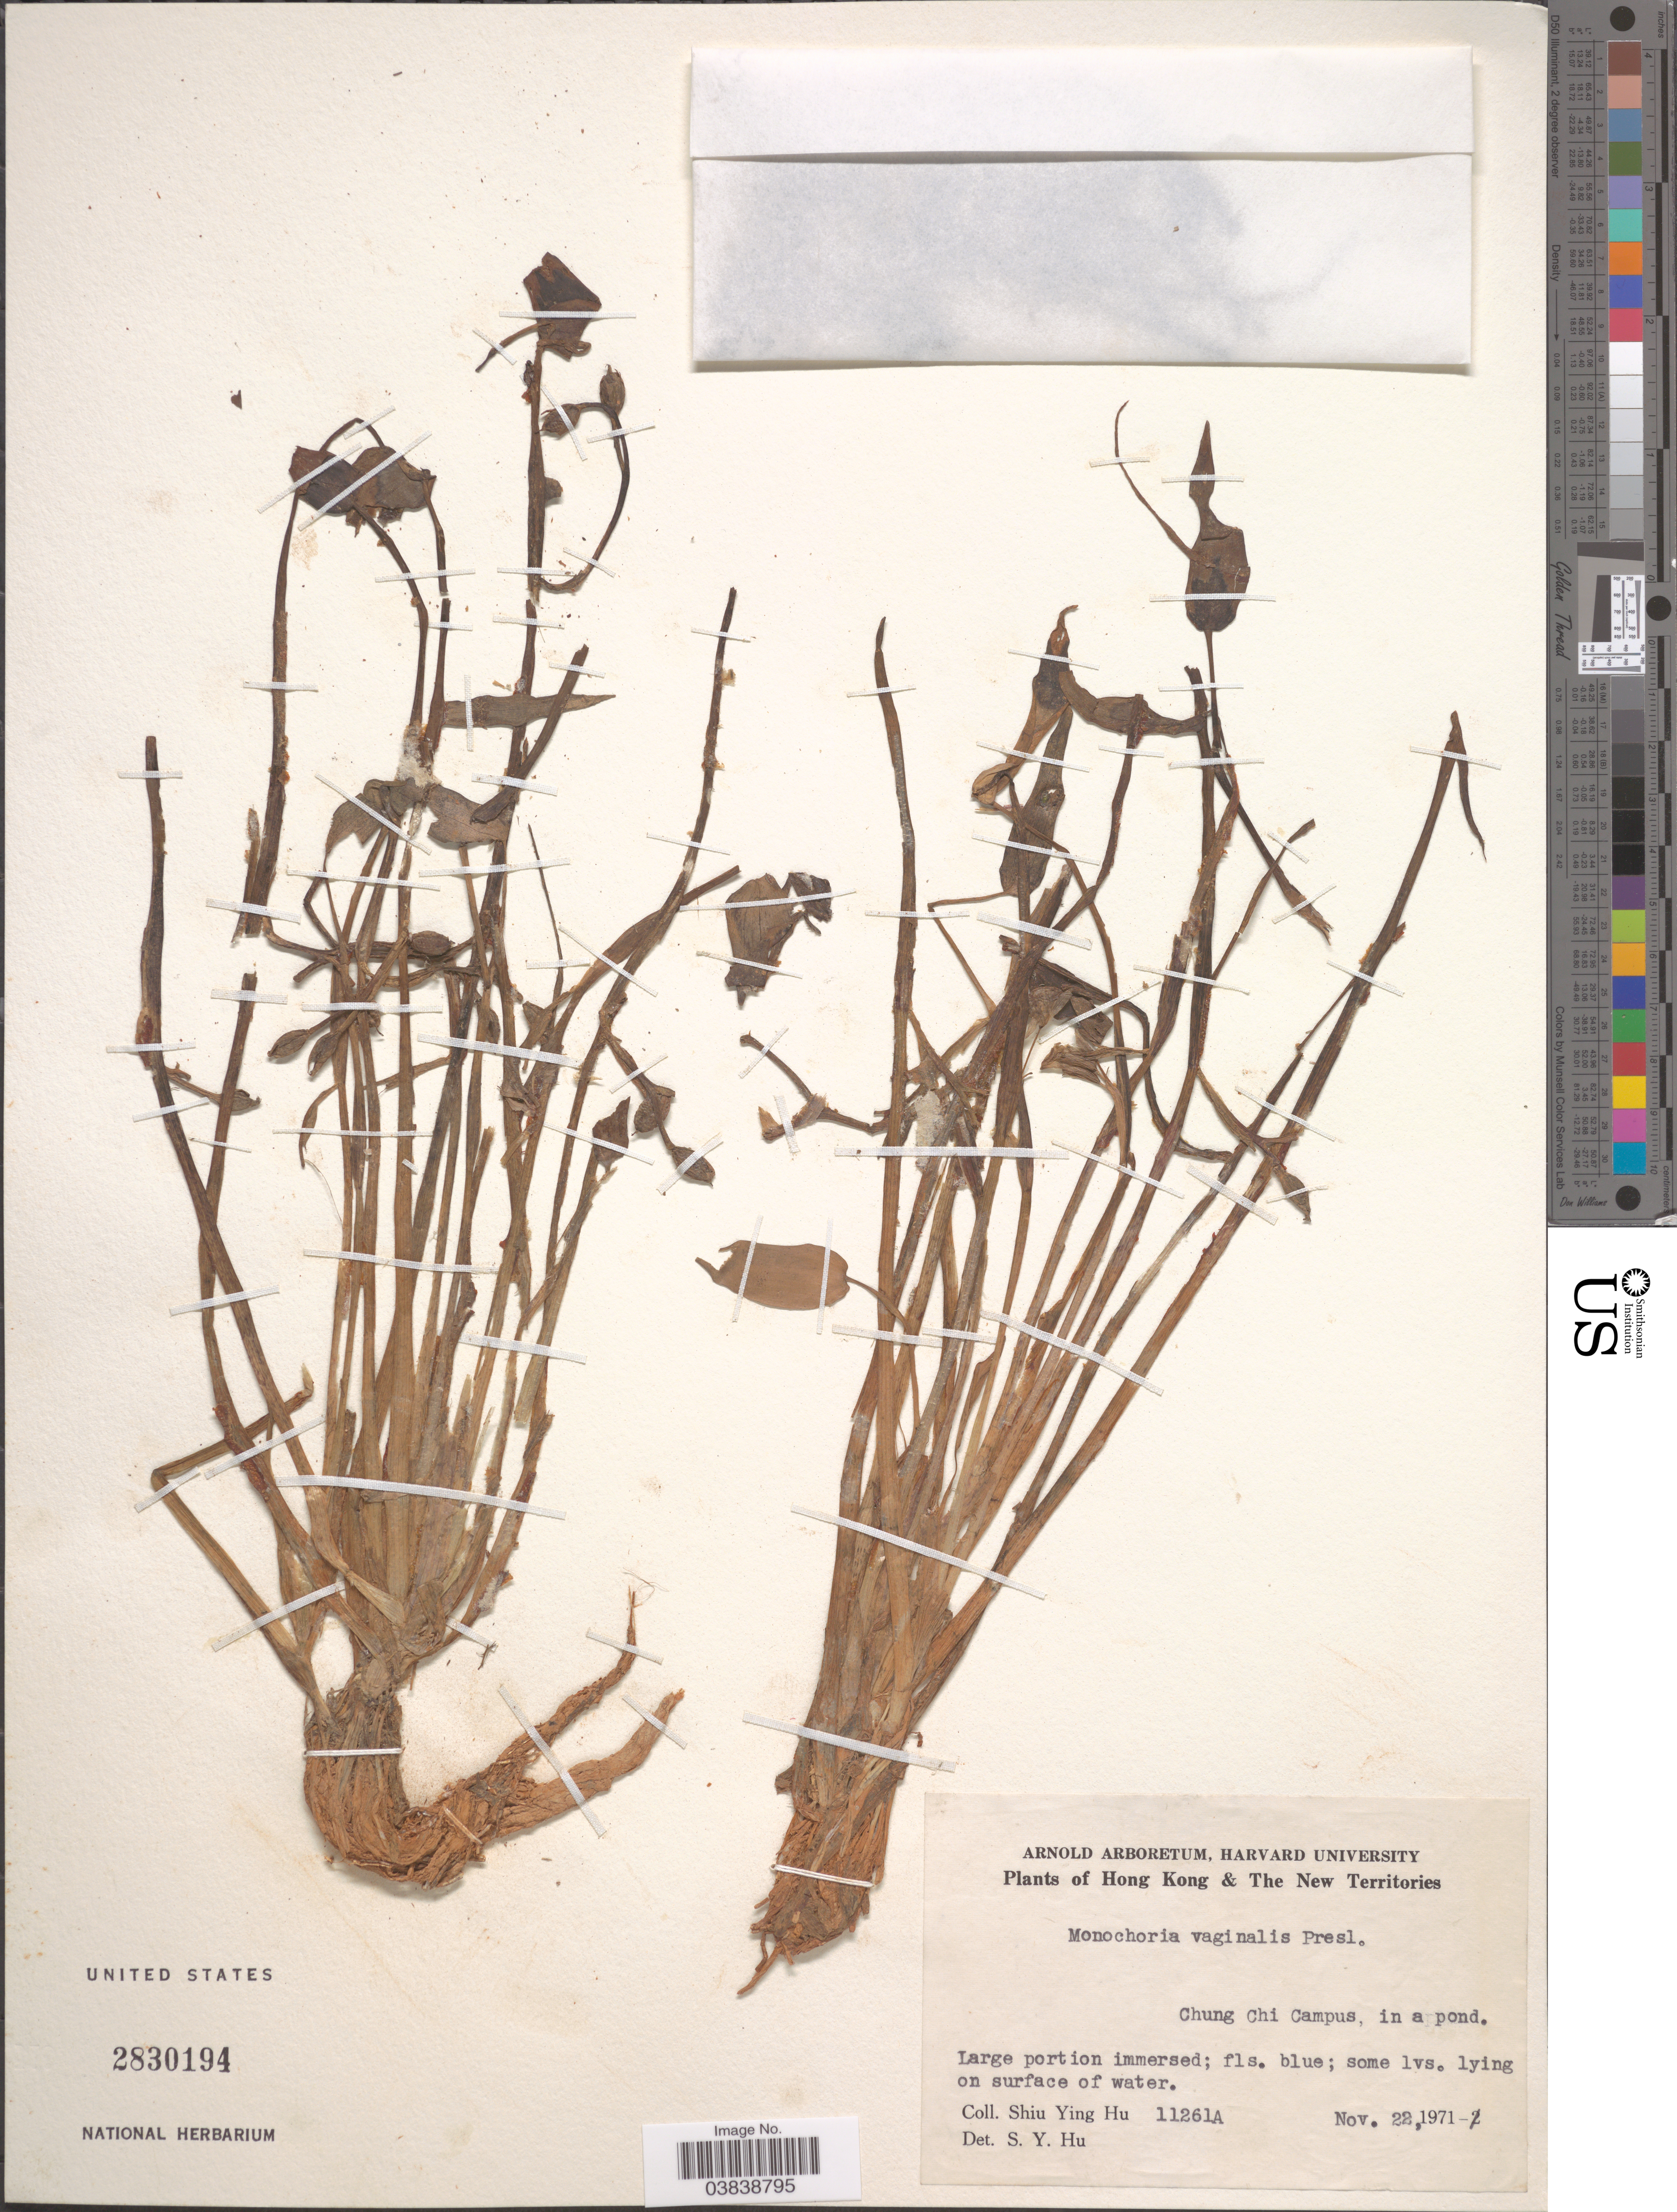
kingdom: Plantae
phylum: Tracheophyta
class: Liliopsida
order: Commelinales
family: Pontederiaceae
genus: Monochoria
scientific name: Monochoria vaginalis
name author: (Burm. f.) C. Presl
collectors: S. Y. Hu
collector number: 11261A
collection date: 1971-11-22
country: China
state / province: Hong Kong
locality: Hong Kong & The New Territories. Chung Chi Campus, in a pond.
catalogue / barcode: US 2830194